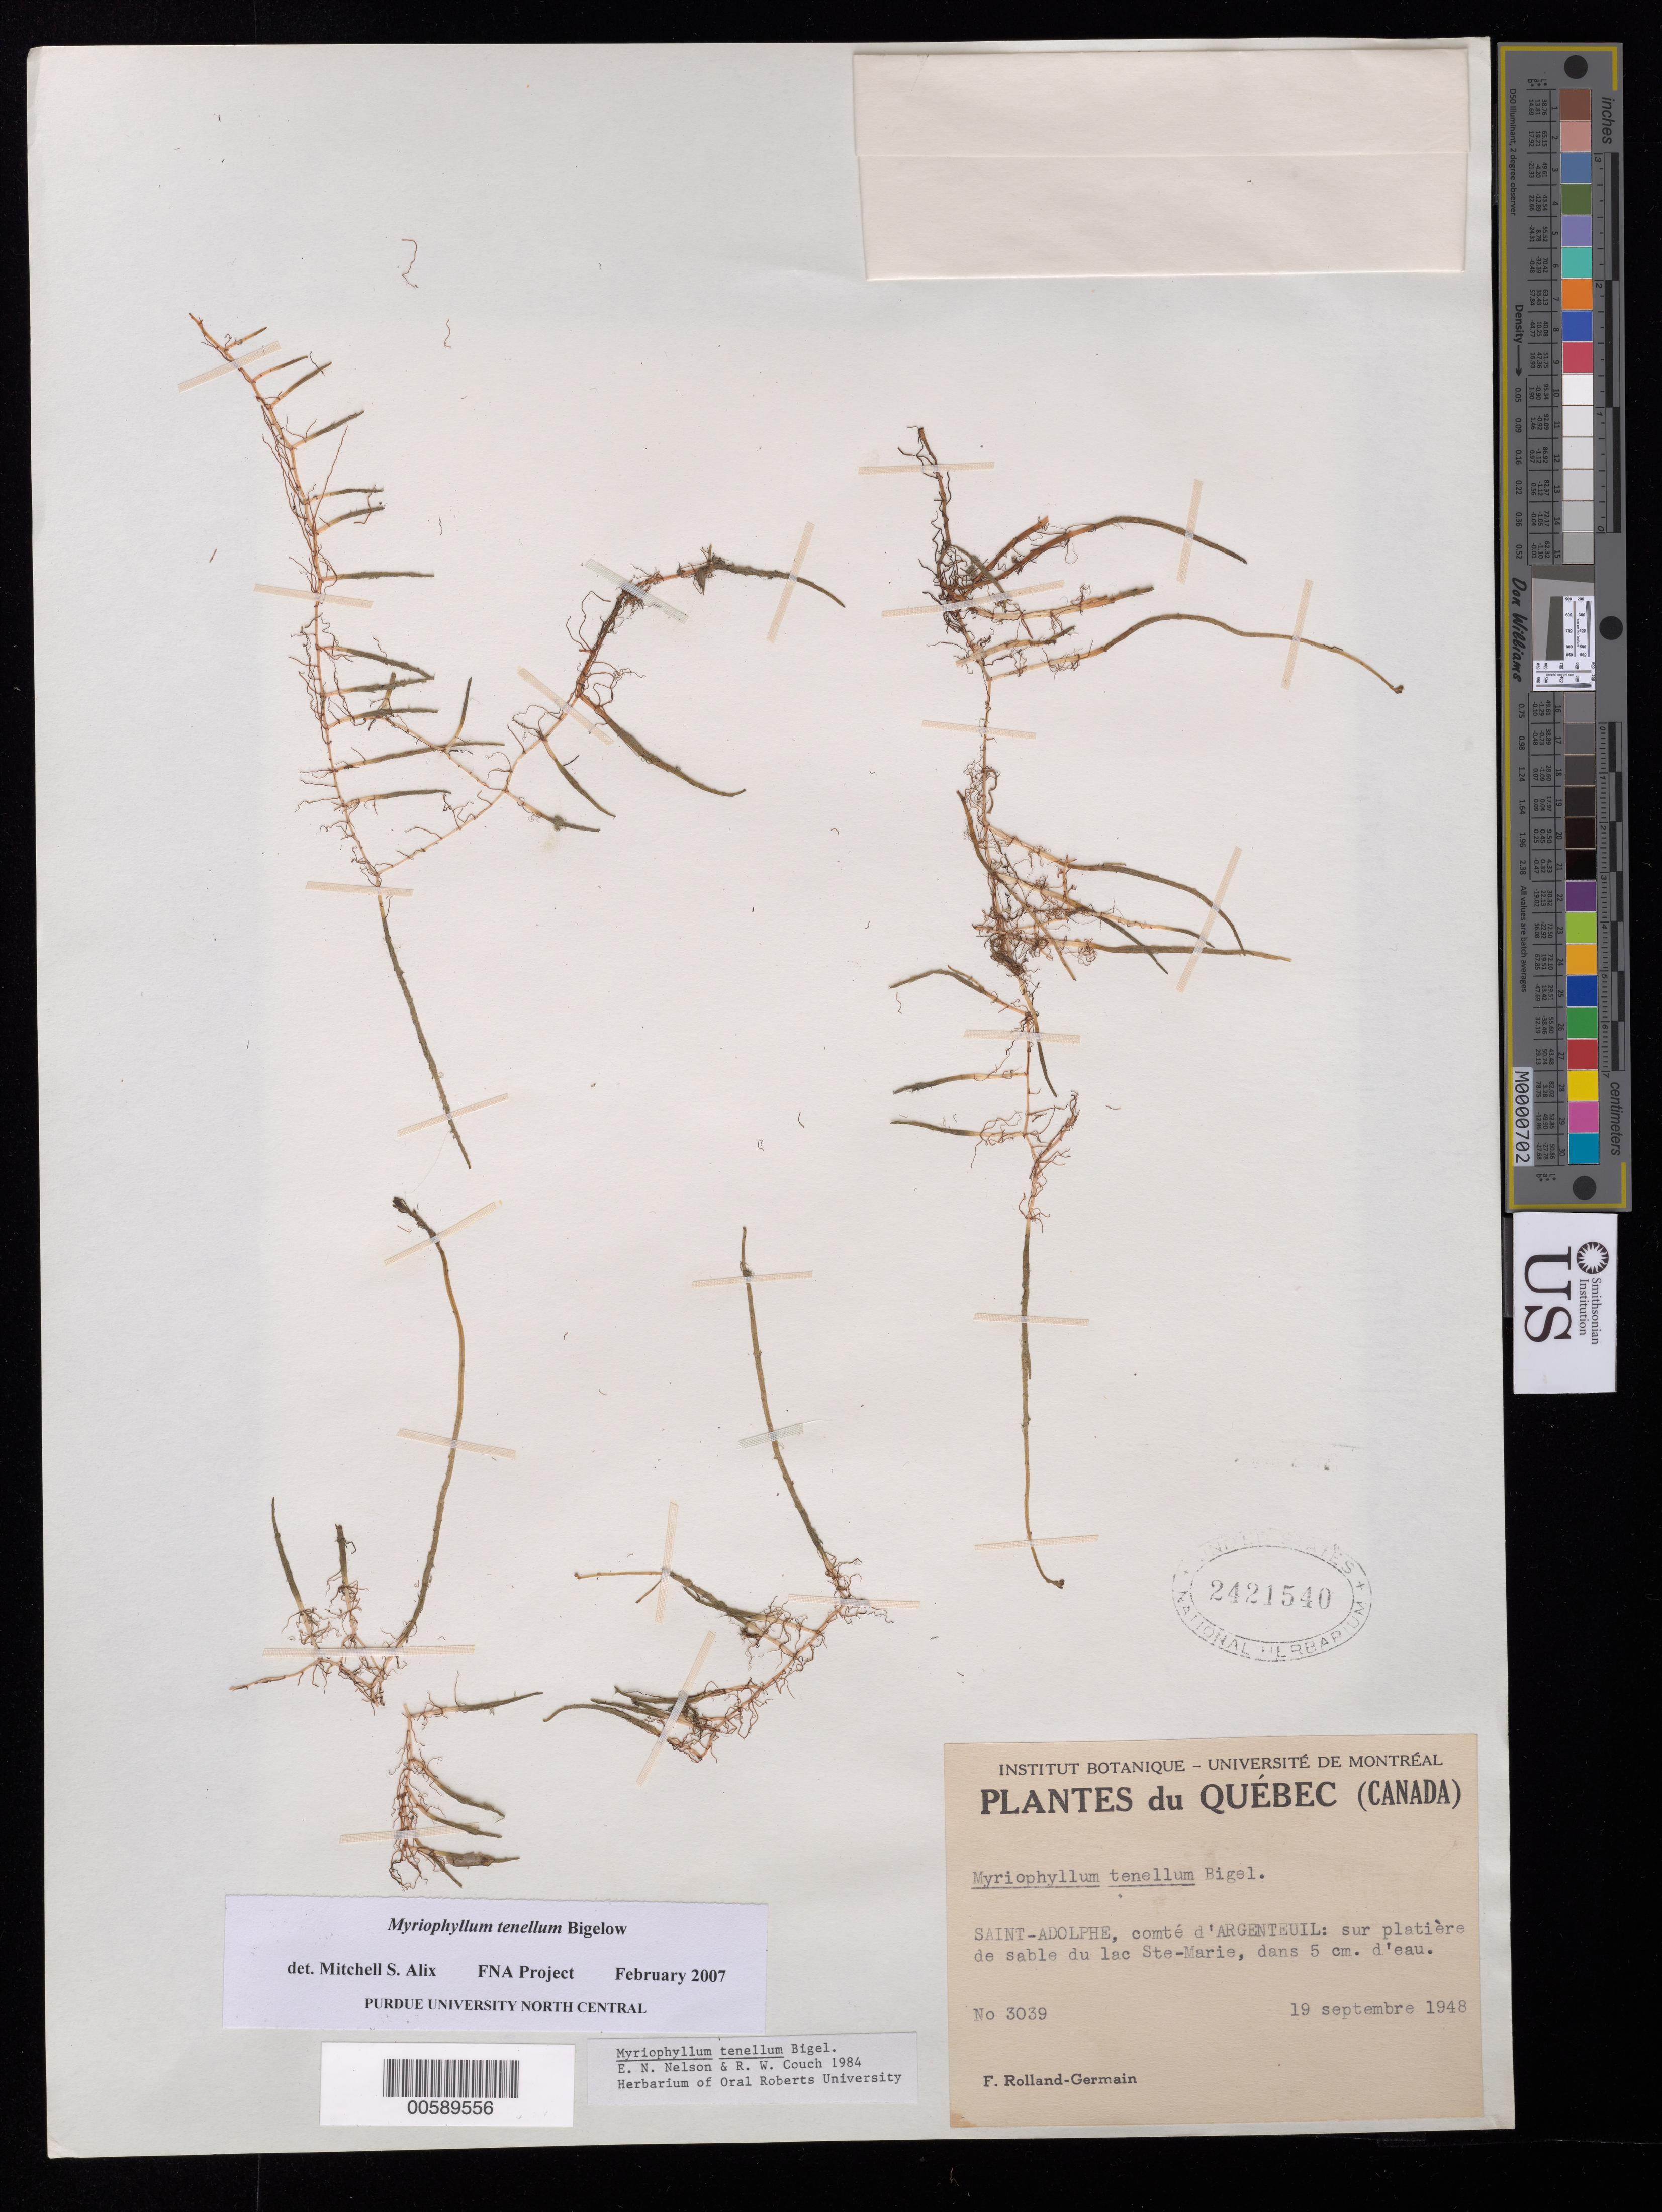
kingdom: Plantae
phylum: Tracheophyta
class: Magnoliopsida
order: Saxifragales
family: Haloragaceae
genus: Myriophyllum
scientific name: Myriophyllum tenellum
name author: Bigelow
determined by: Alix, M. S.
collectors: Rolland-Germain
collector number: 3039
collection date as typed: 19 Sep 1948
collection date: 1948-09-19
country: Canada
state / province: Quebec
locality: Saint Adolphe, Argenteuil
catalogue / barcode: US 2421540